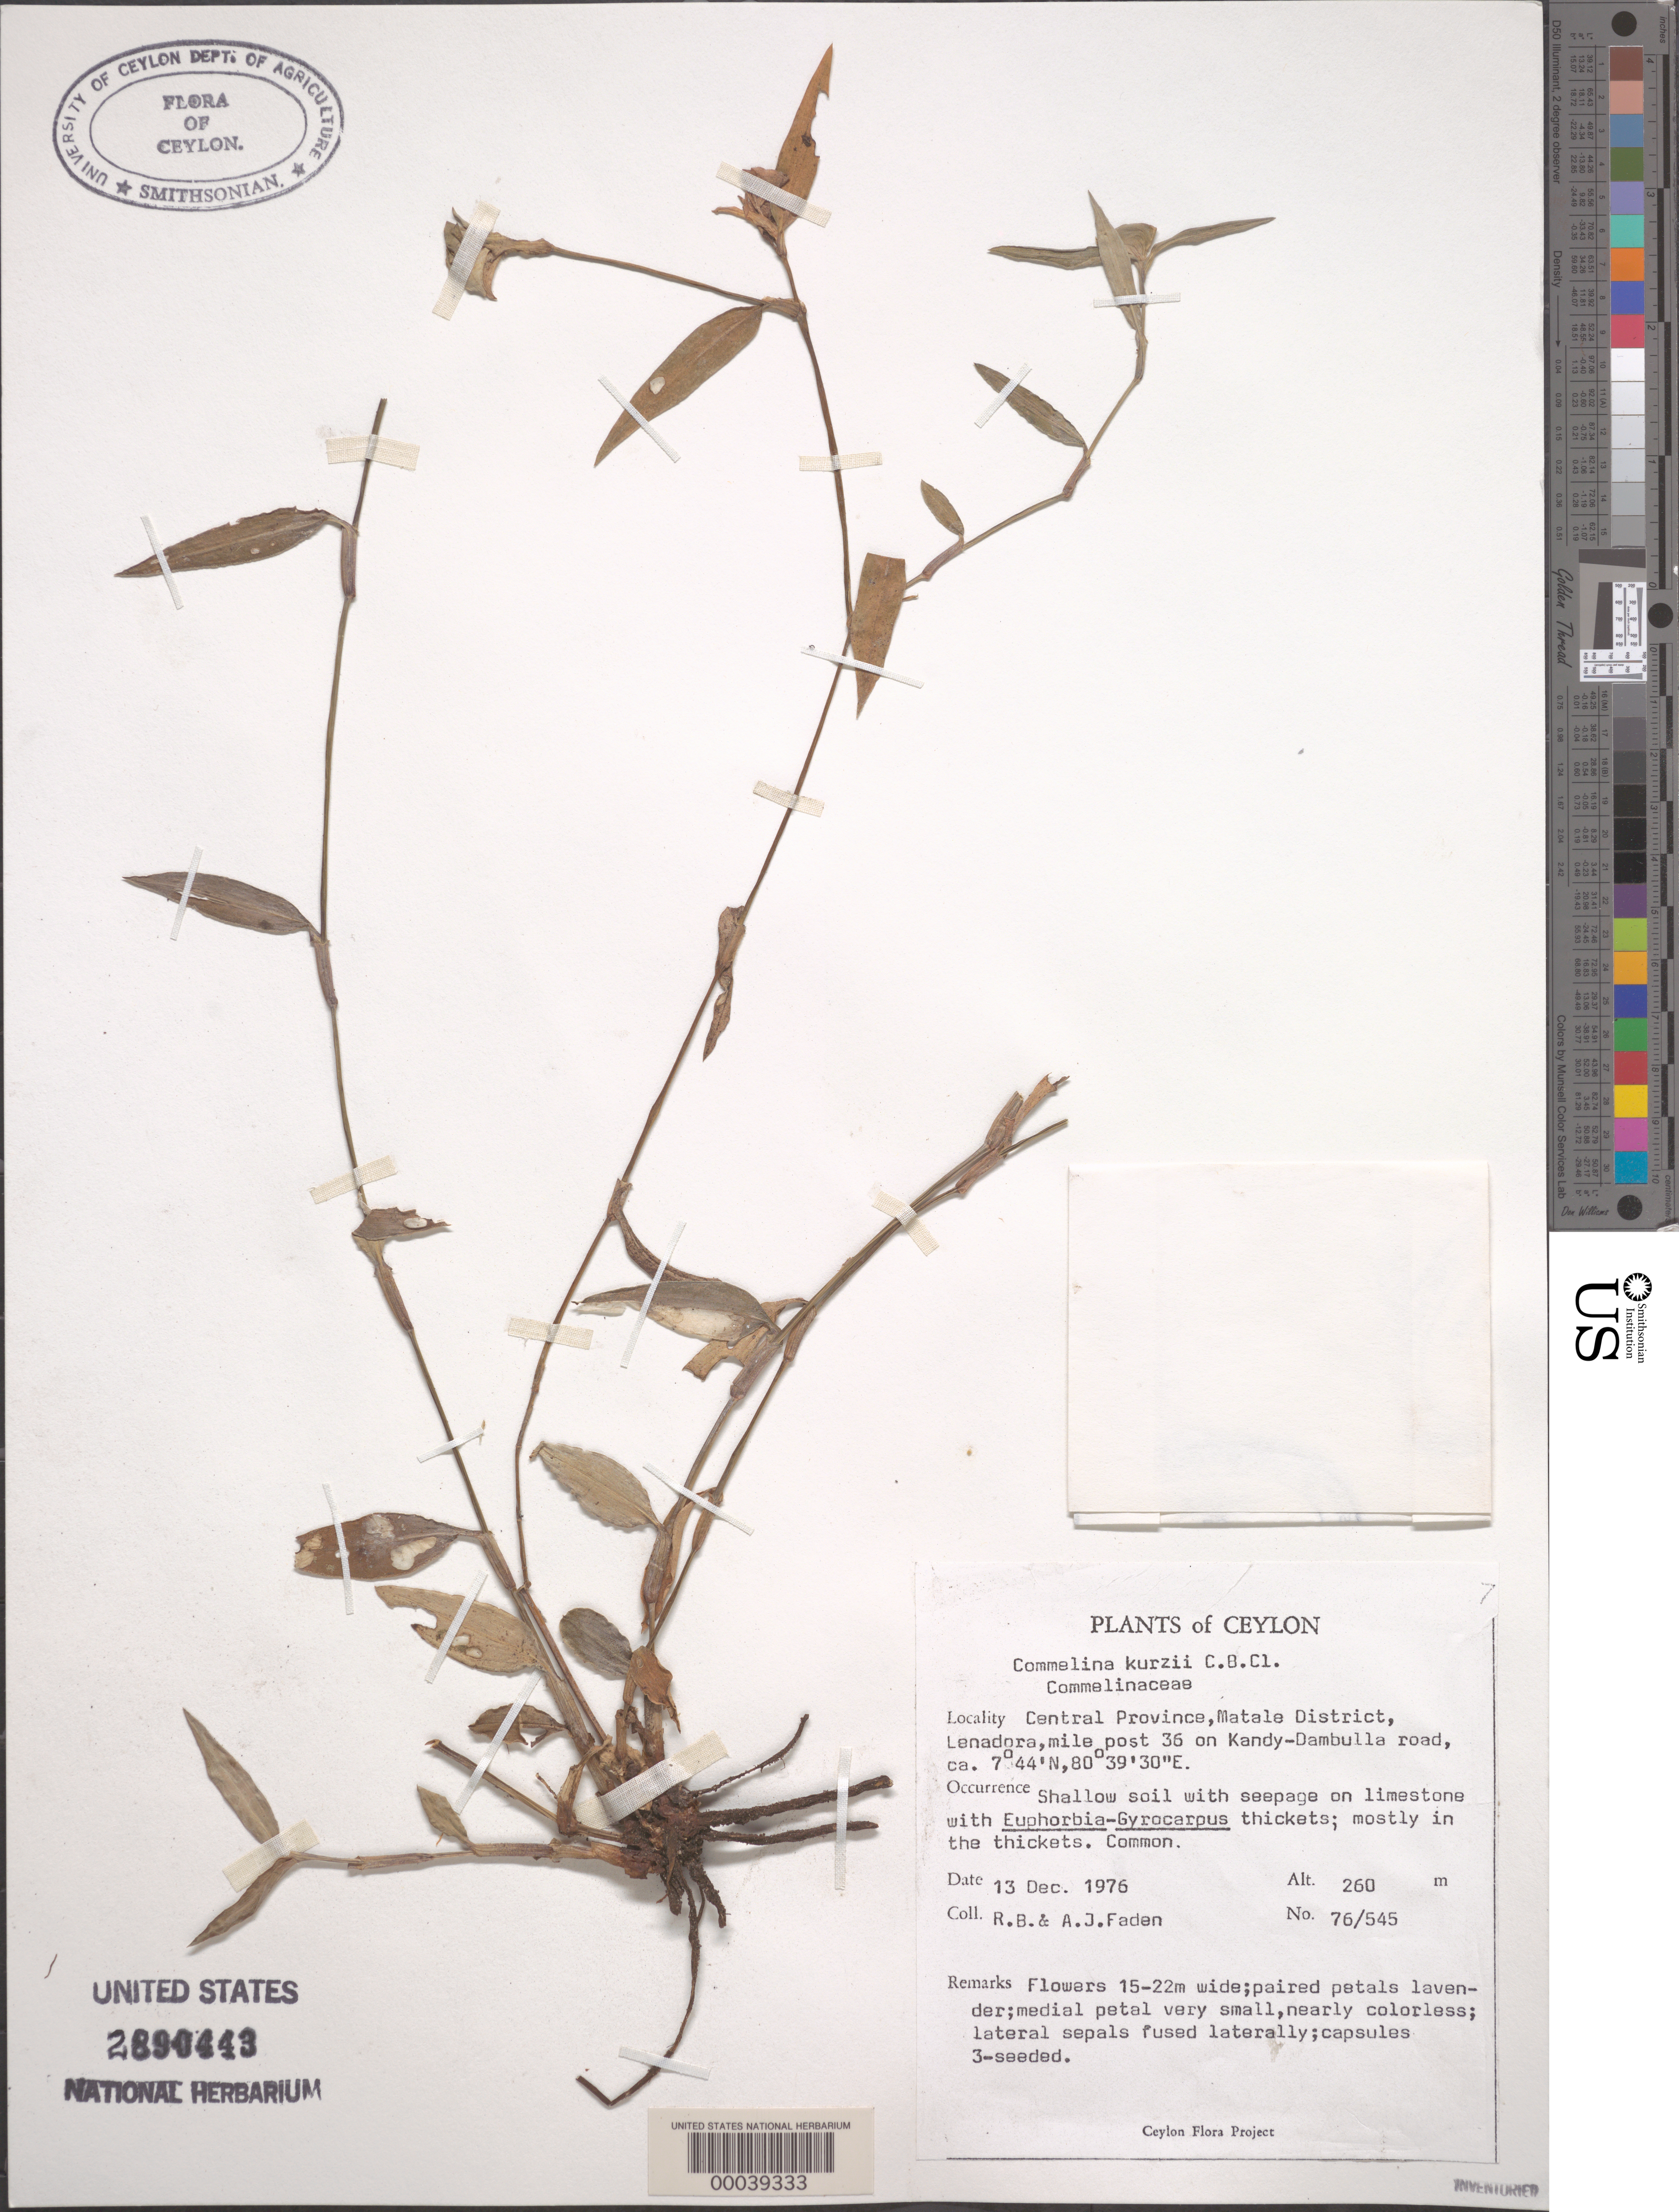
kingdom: Plantae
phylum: Tracheophyta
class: Liliopsida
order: Commelinales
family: Commelinaceae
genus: Commelina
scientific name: Commelina kurzii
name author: C.B. Clarke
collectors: R. B. Faden & A. J. Faden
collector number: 76/545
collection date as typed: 13 Dec 1976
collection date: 1976-12-13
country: Sri Lanka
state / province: Central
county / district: Matale Dist.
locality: Lenadora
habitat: Shallow soil with seepage, on limestone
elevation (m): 260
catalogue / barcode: US 2890443